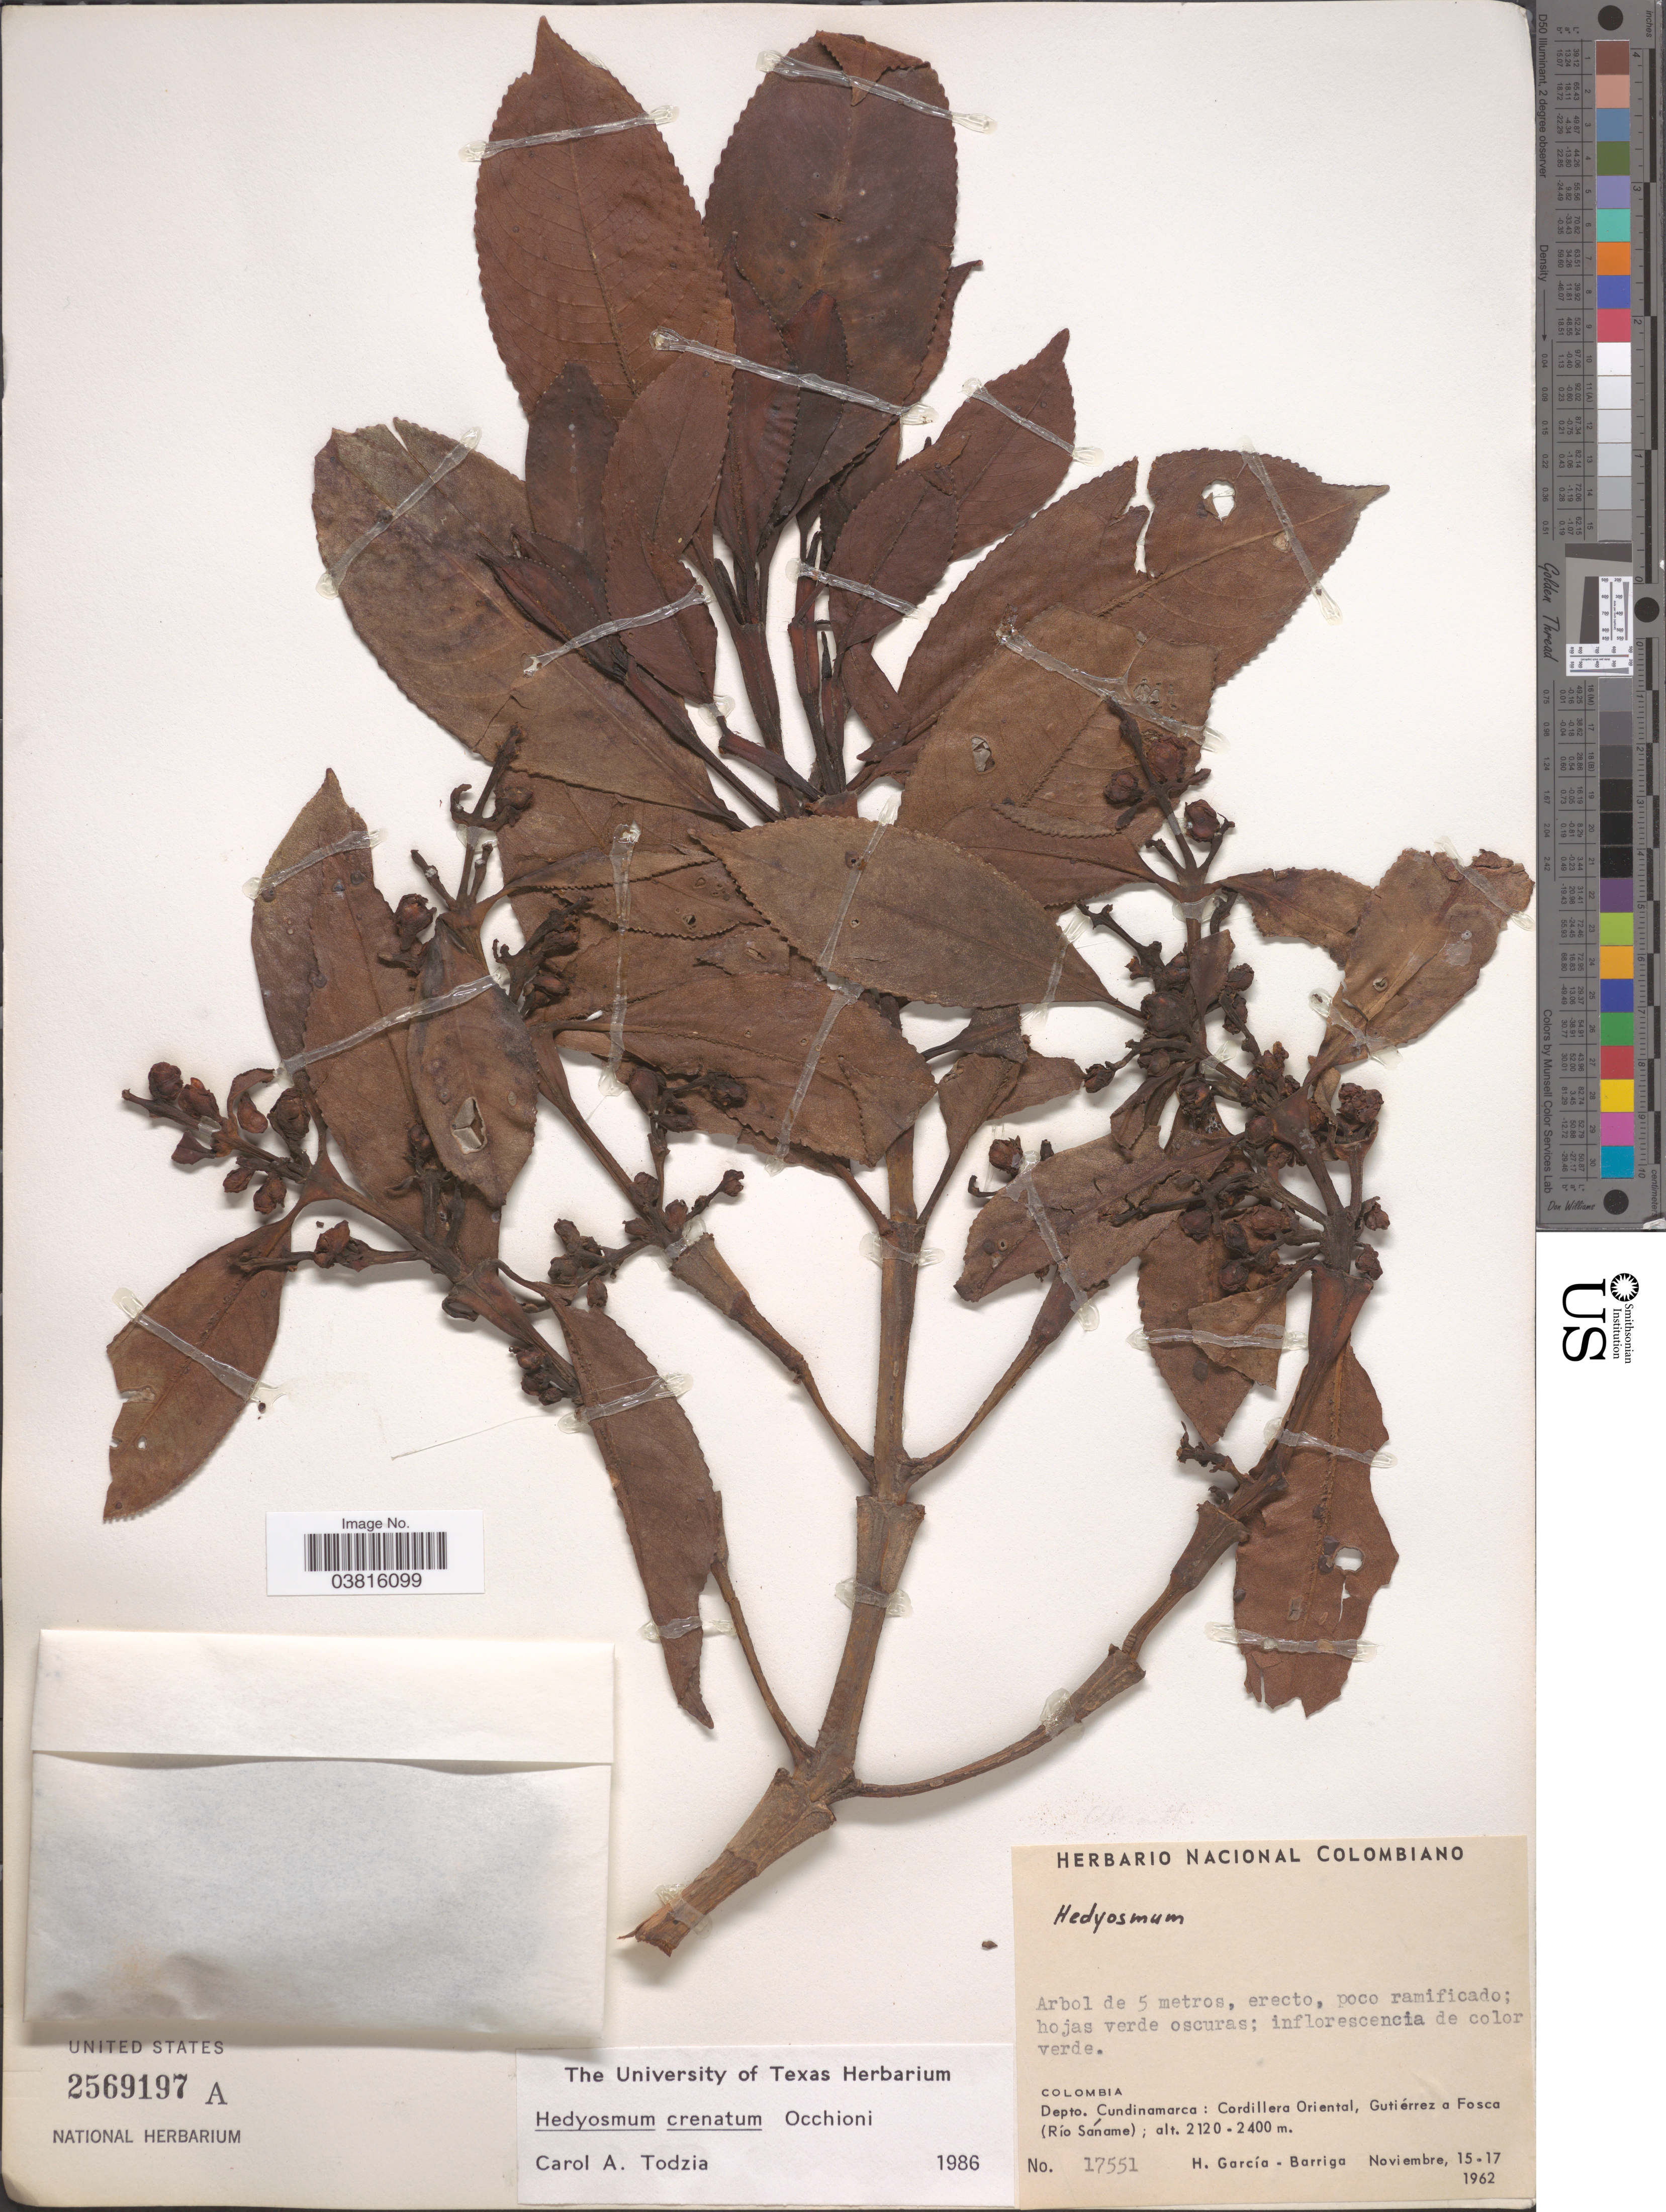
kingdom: Plantae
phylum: Tracheophyta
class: Magnoliopsida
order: Chloranthales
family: Chloranthaceae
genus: Hedyosmum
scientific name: Hedyosmum crenatum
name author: Occhioni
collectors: H. García Barriga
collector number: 17551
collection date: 1962-11-15/1962-11-17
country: Colombia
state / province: Cundinamarca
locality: Depto. Cundinamarca: Cordillera Oriental, Gutiérrez a Fosca (Río Sáname).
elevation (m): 2120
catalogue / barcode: US 2569197A